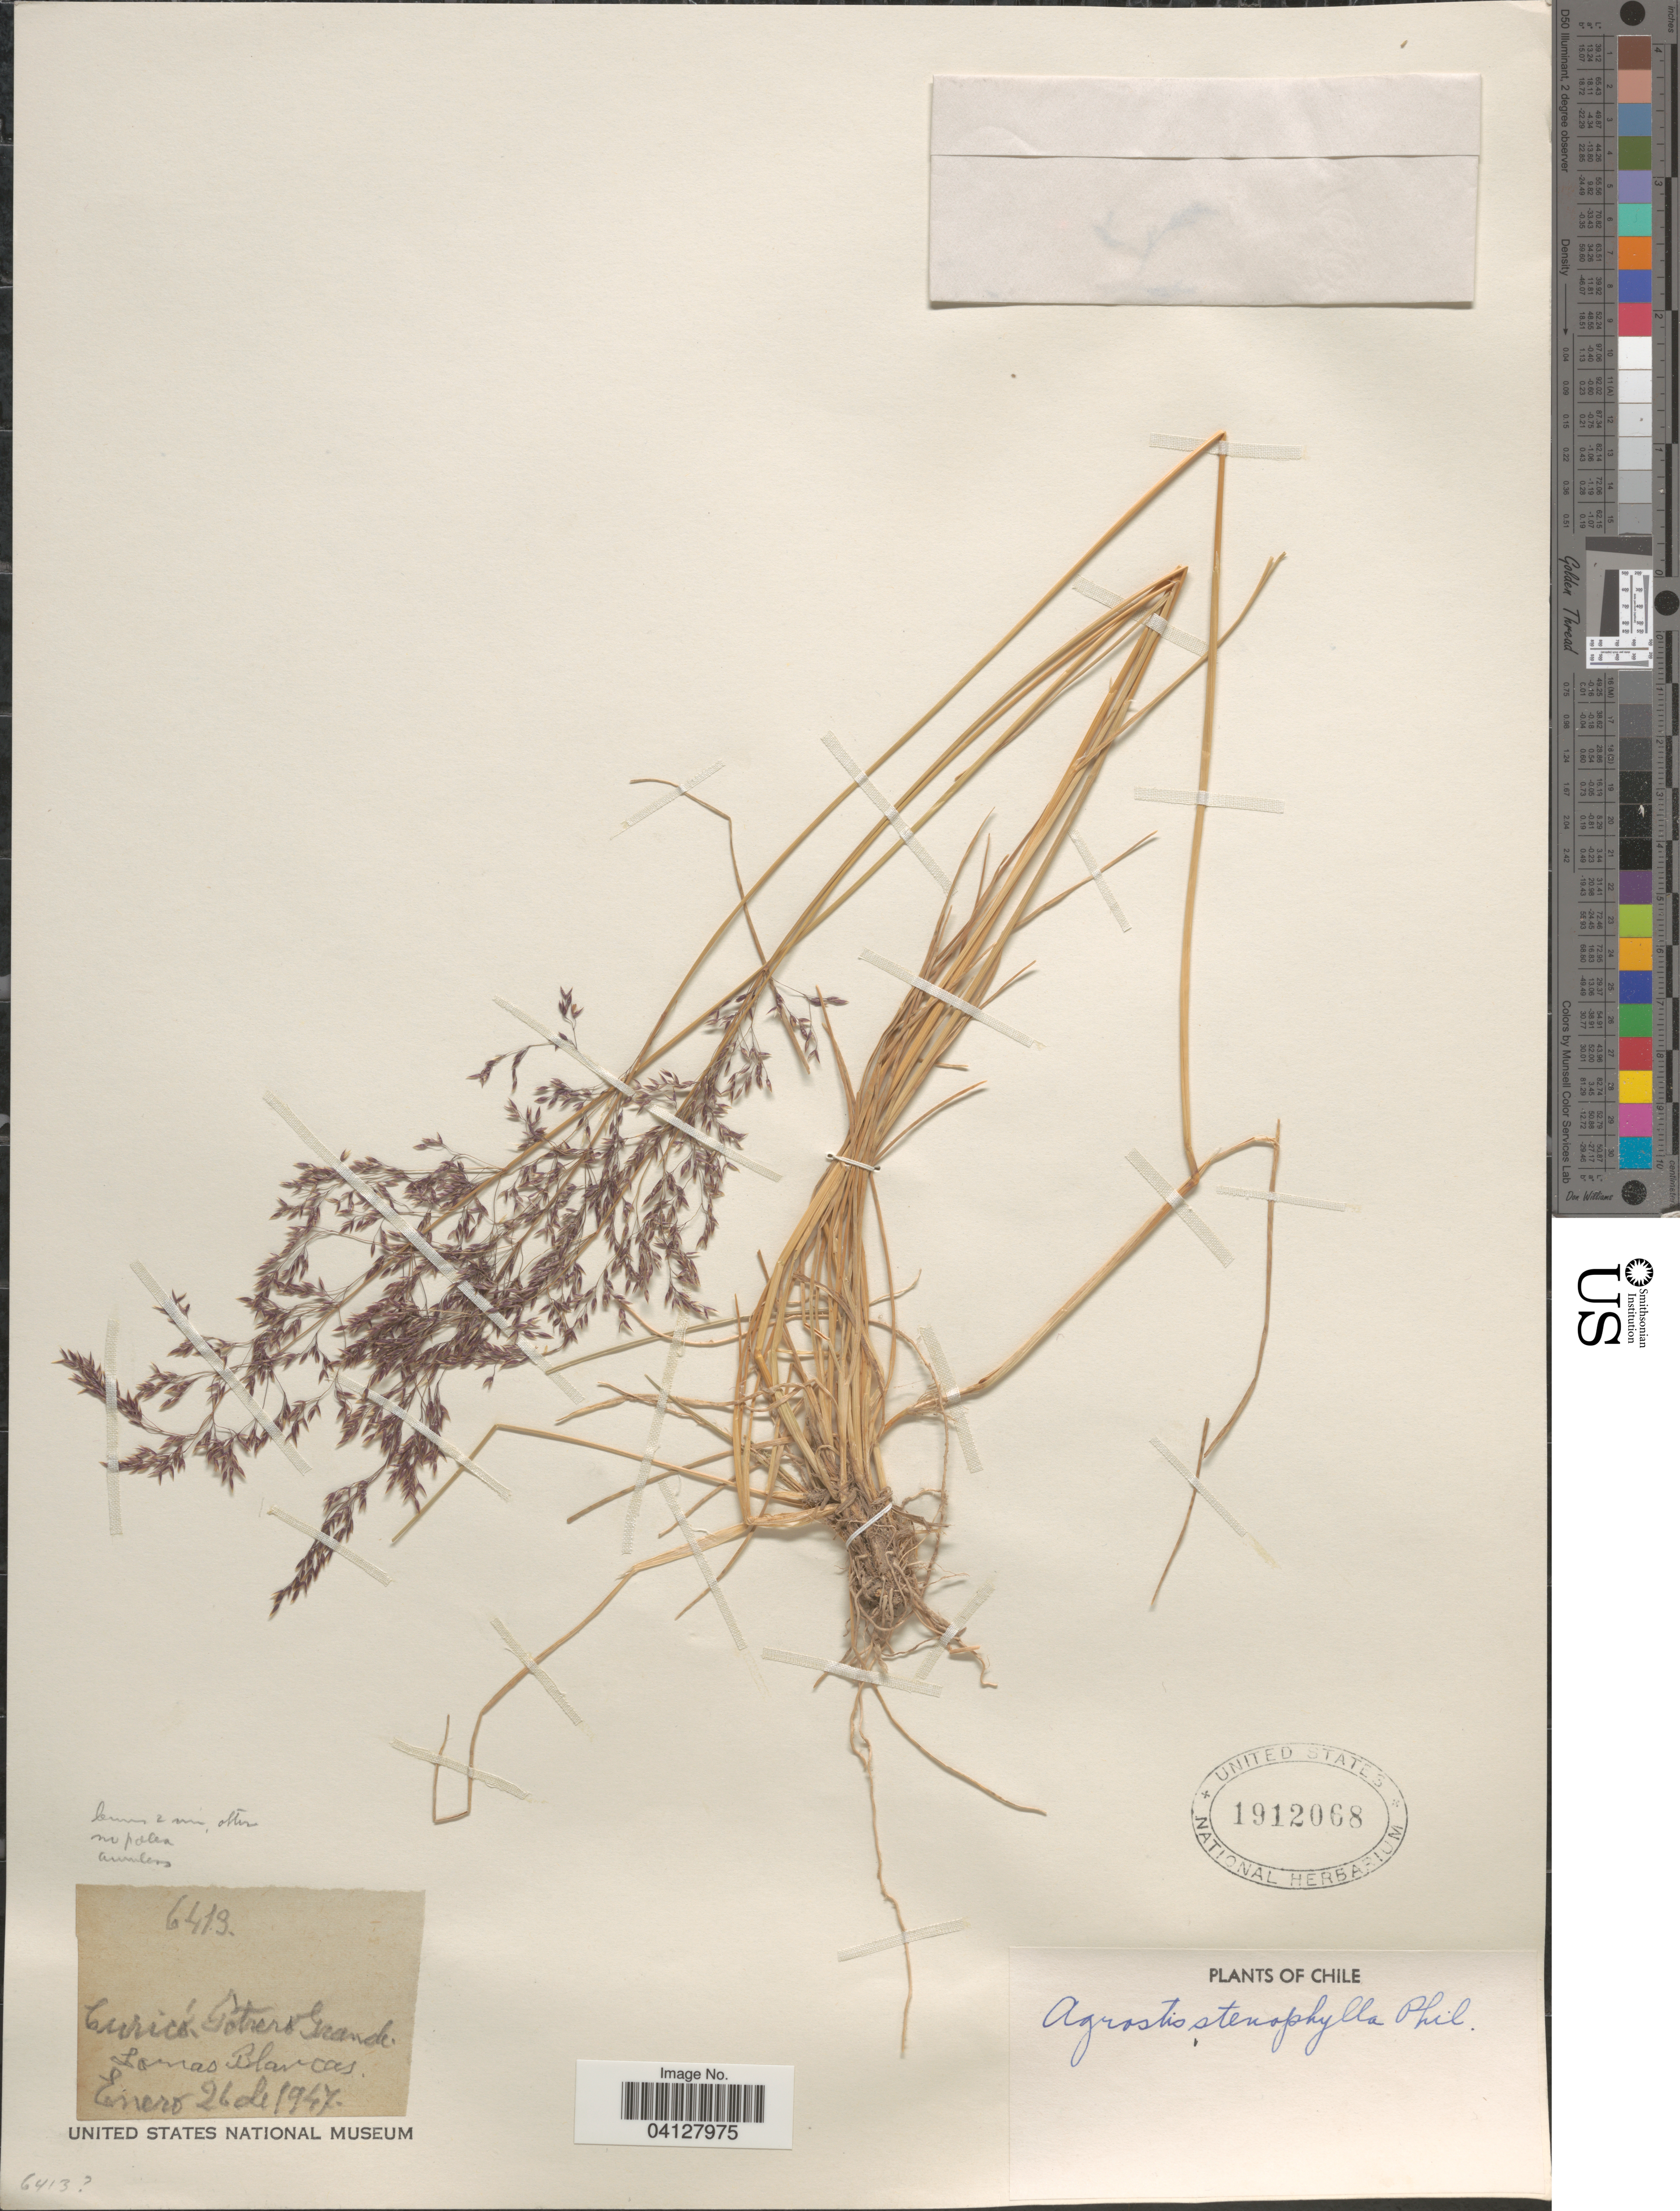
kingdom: Plantae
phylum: Tracheophyta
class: Liliopsida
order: Poales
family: Poaceae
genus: Agrostis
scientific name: Agrostis stenophylla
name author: Phil.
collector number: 6413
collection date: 1947-01-26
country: Chile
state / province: Maule (VII)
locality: Curicó, Potrero Grande. Lomas Blancas.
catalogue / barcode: US 1912068